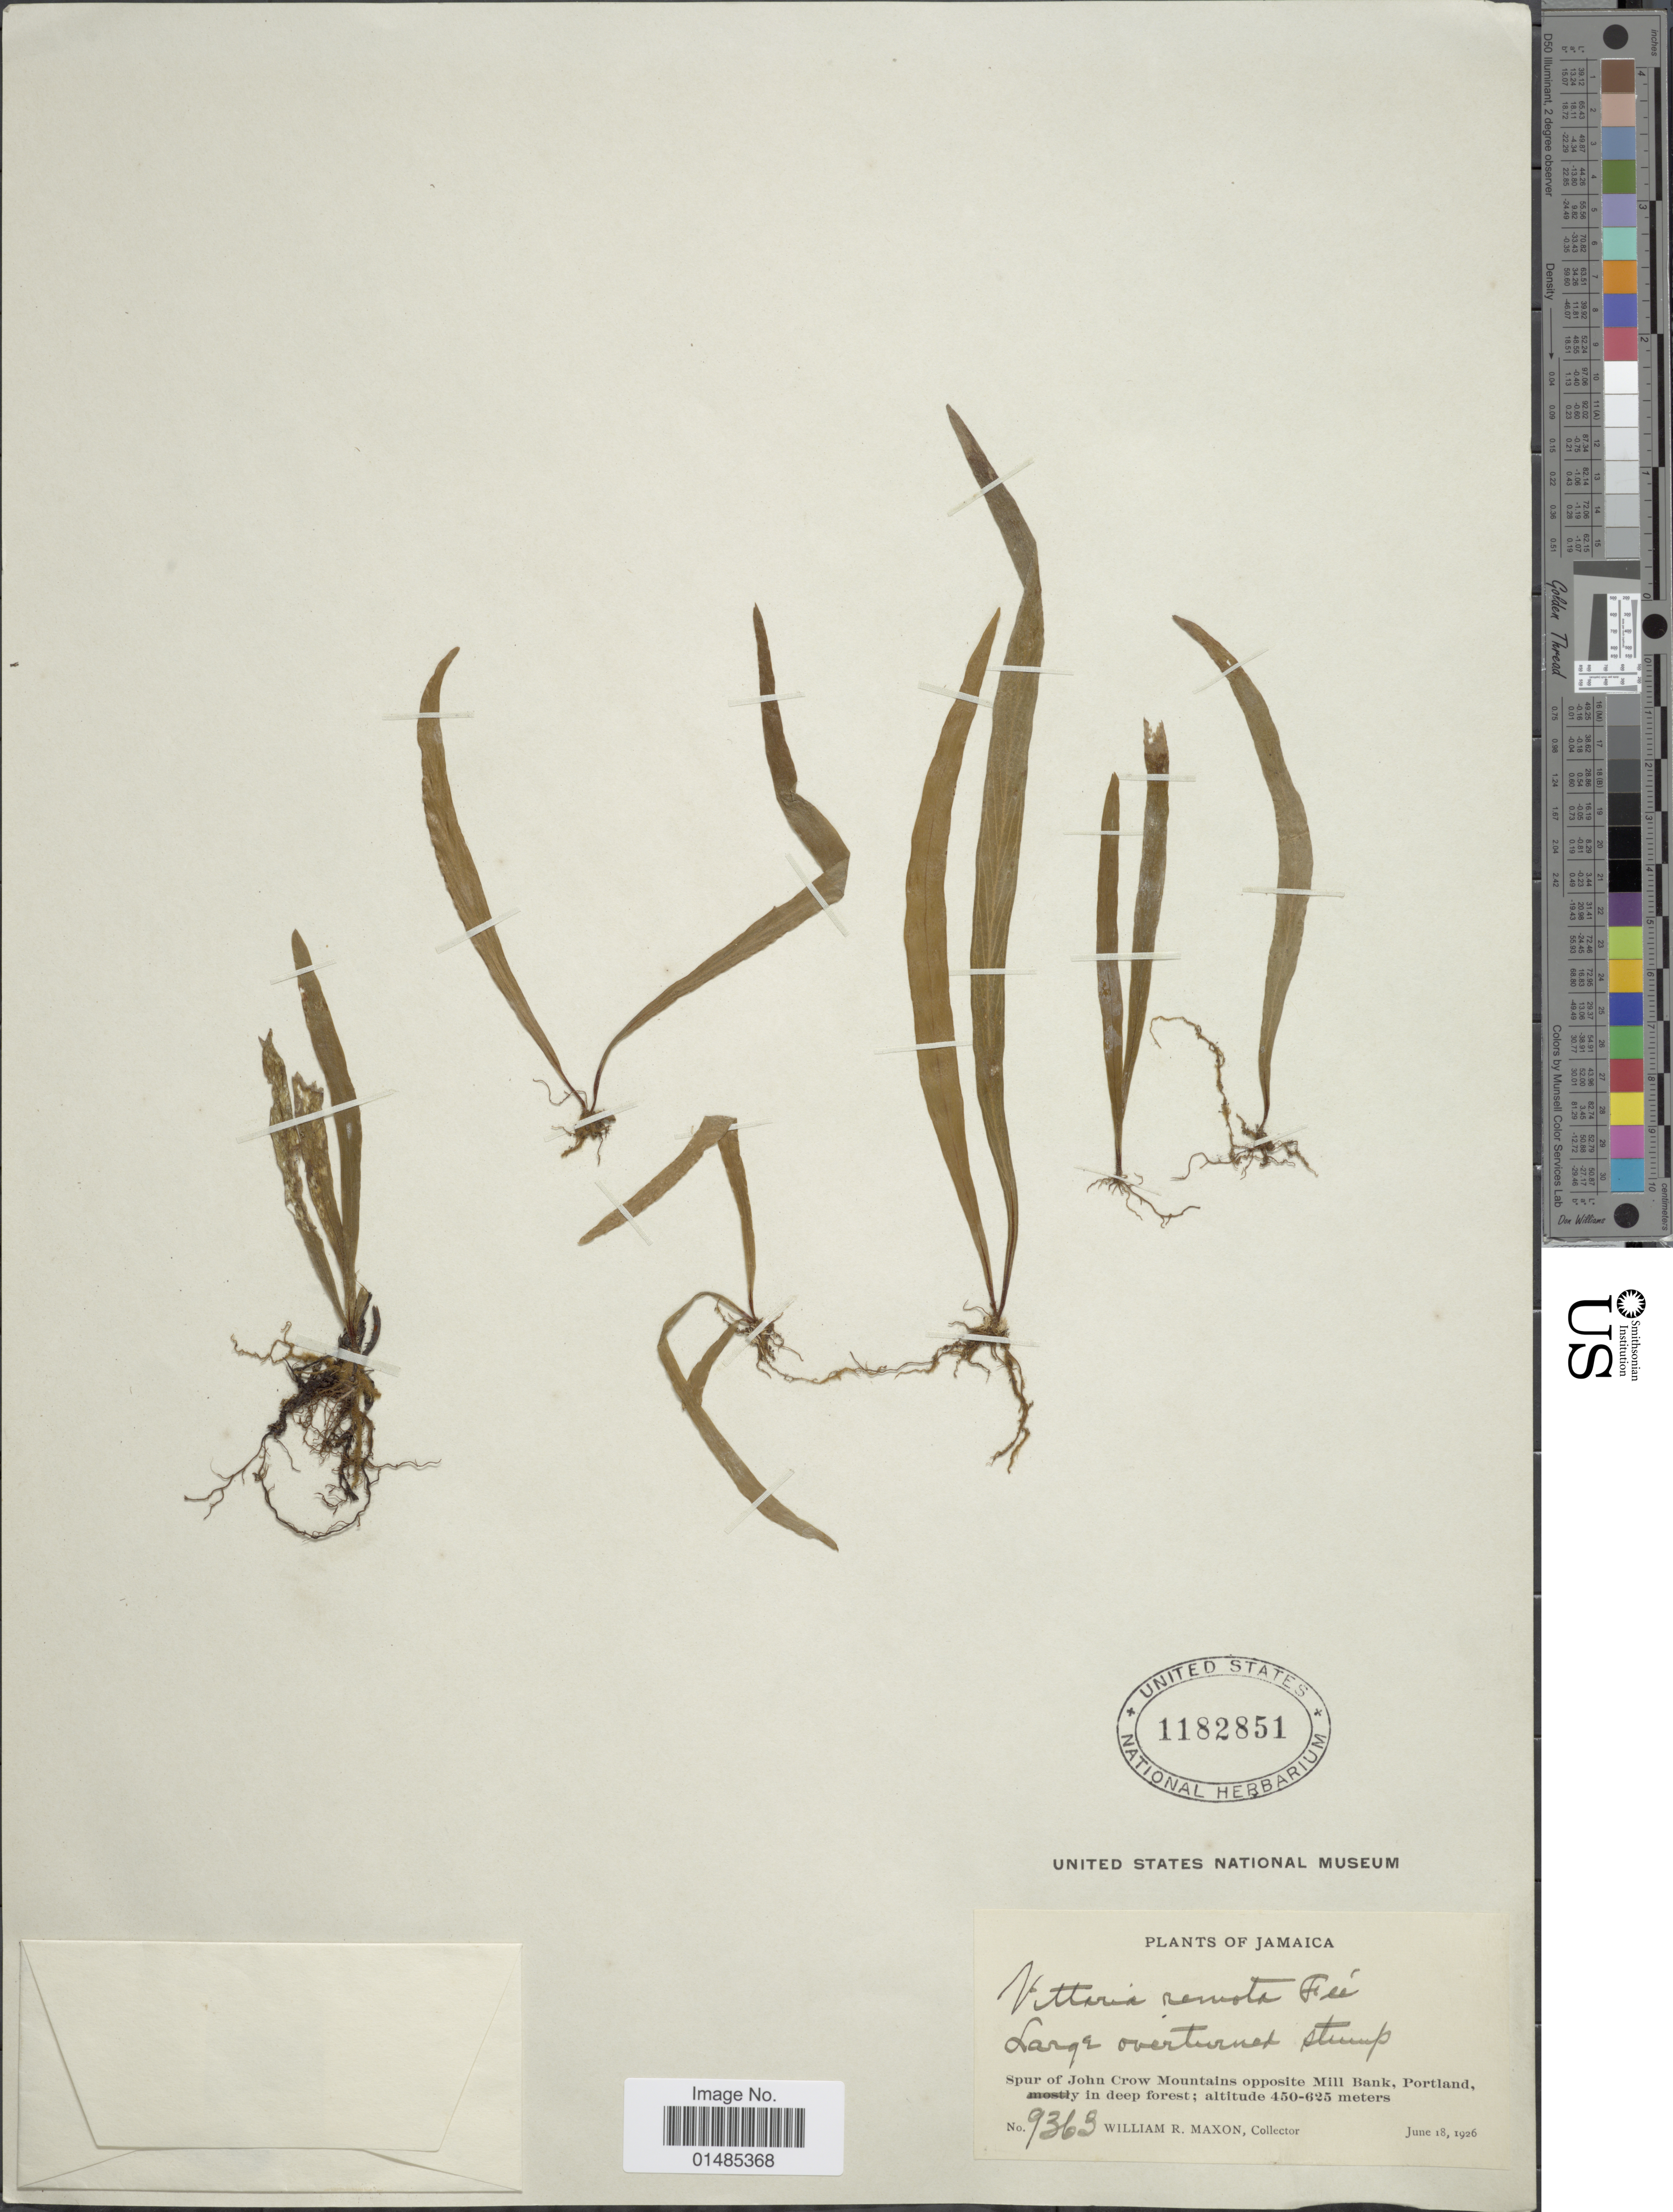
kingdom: Plantae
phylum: Tracheophyta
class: Polypodiopsida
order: Polypodiales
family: Pteridaceae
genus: Radiovittaria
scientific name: Radiovittaria remota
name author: (Fée) E.H. Crane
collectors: W. R. Maxon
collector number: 9363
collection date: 1926-06-18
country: Jamaica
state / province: Portland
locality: Spur of John Crow Mountains opposite Mill Bank.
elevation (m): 450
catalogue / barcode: US 1182851